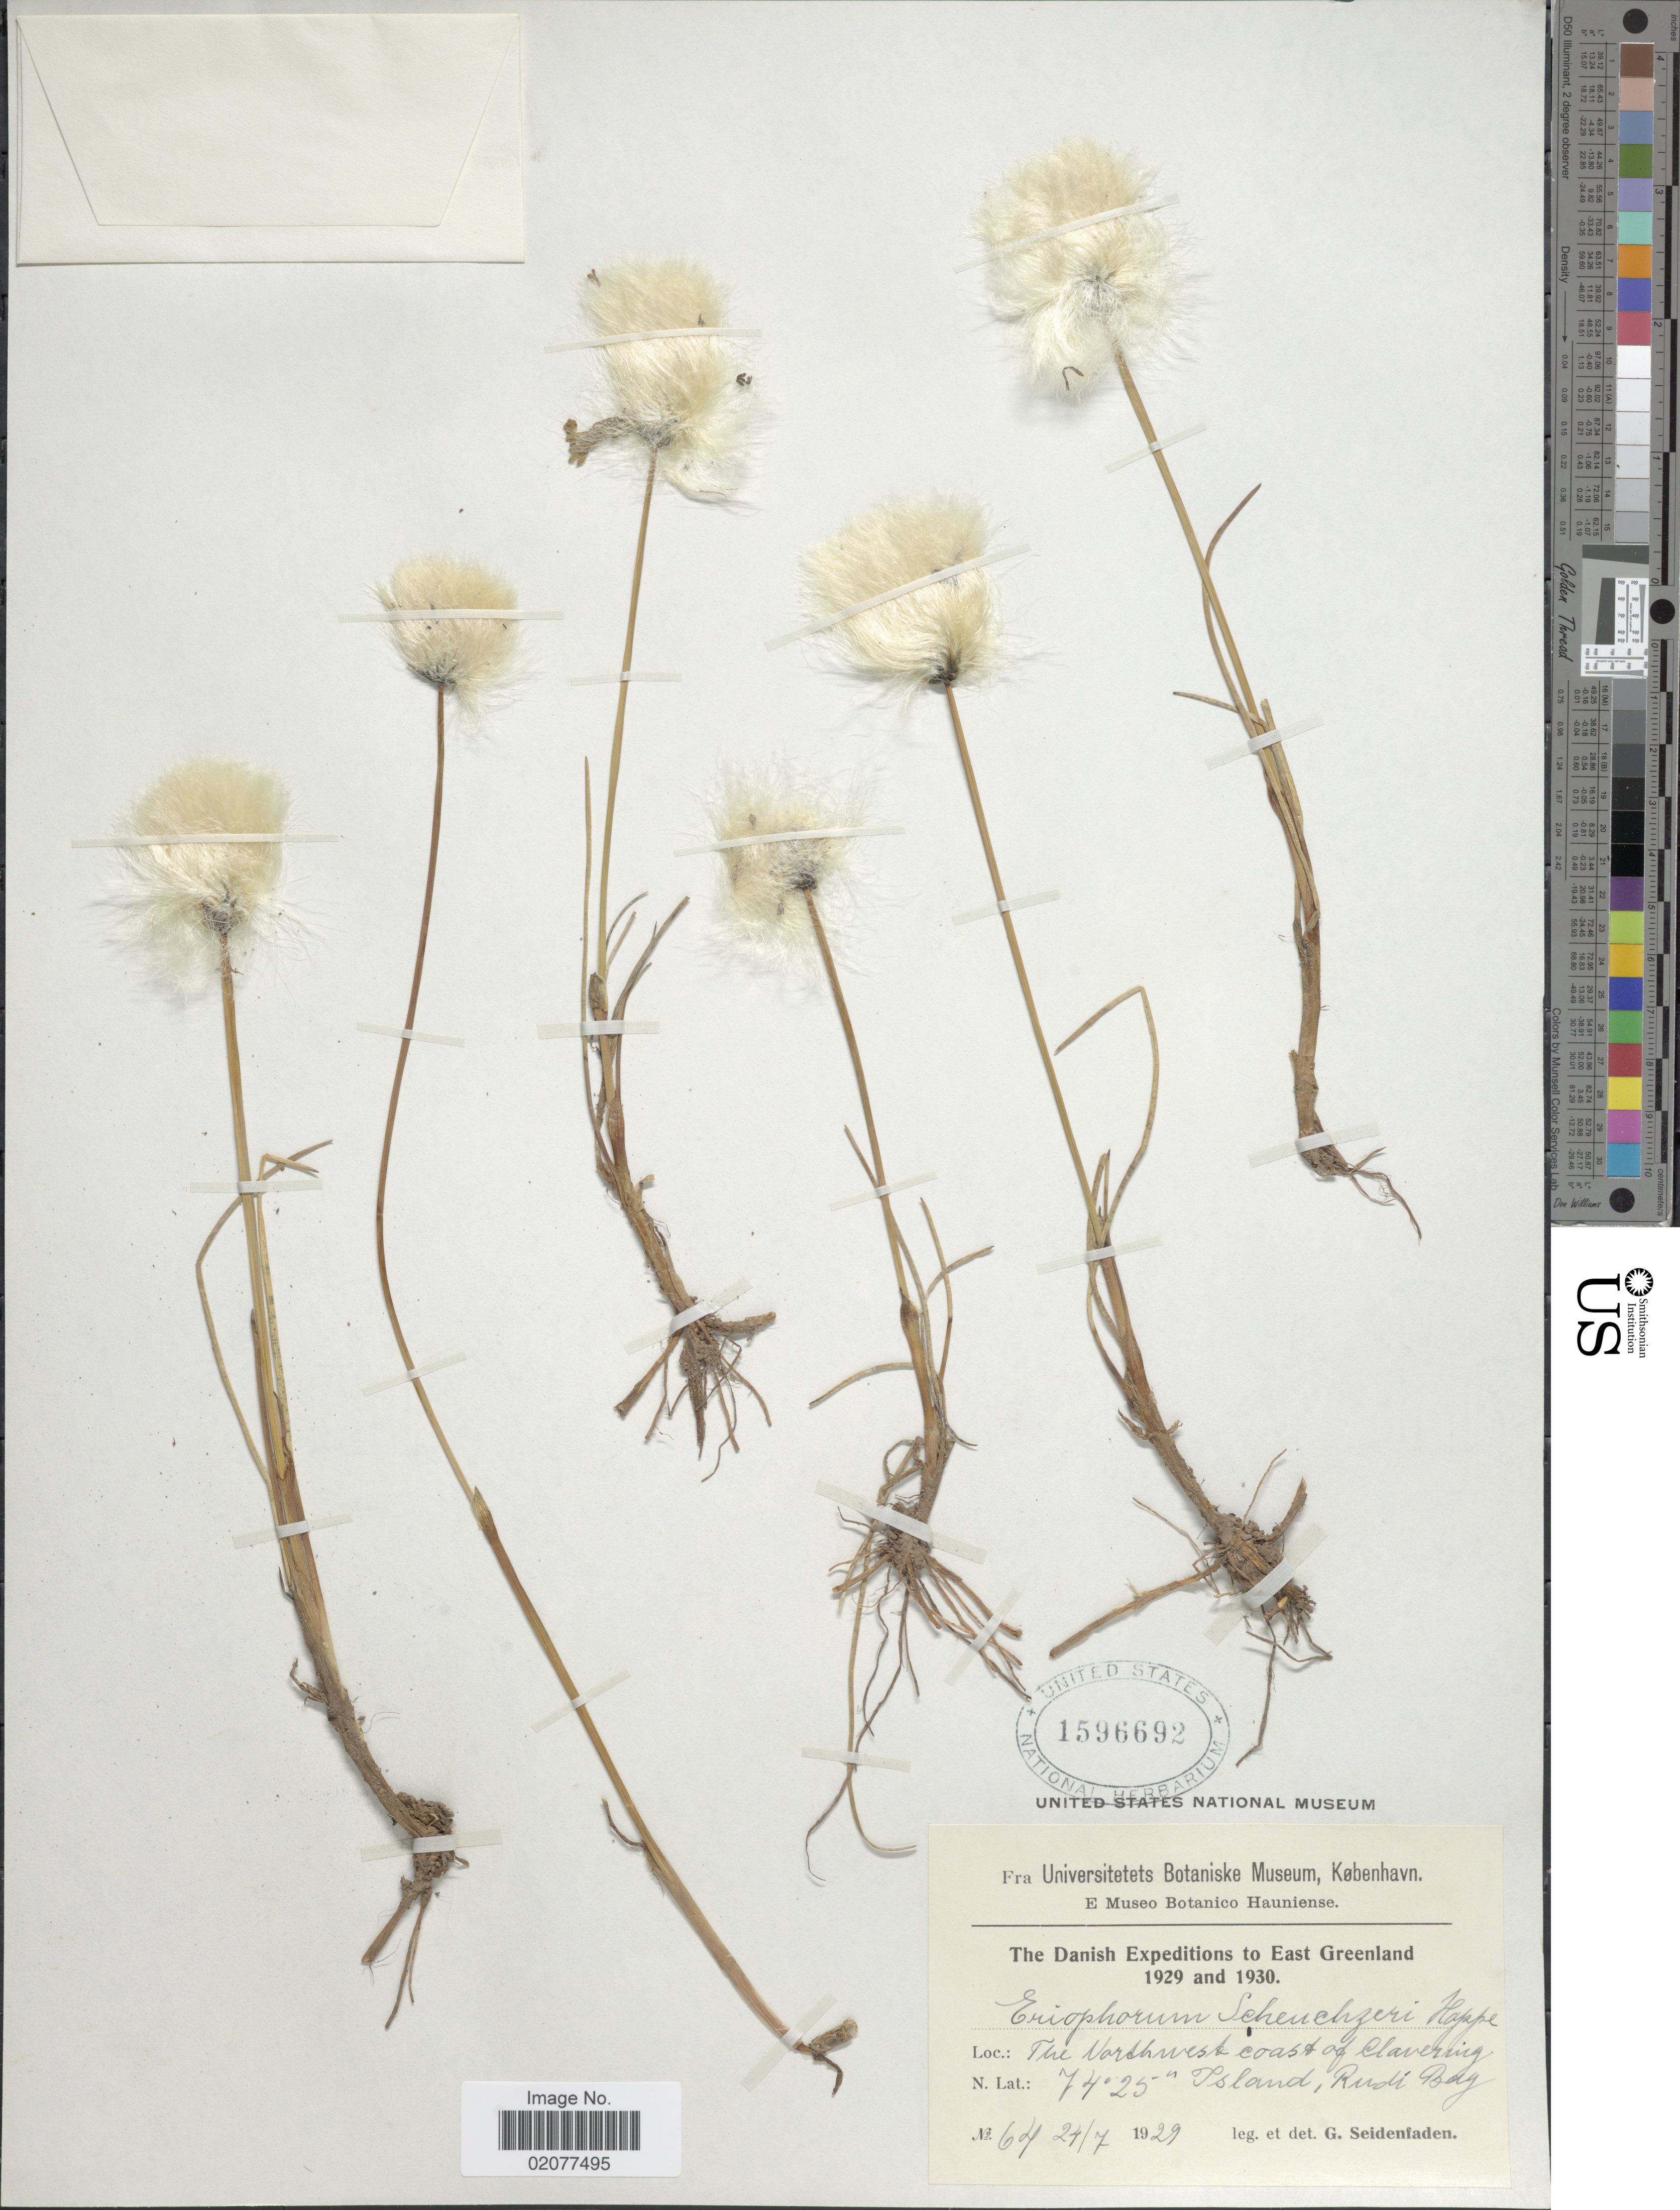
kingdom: Plantae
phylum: Tracheophyta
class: Liliopsida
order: Poales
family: Cyperaceae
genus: Eriophorum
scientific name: Eriophorum scheuchzeri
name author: Hoppe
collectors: G. Seidenfaden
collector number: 64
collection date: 1929-07-24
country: Greenland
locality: East Greenland. The Northwest Coast of Clavering Island, Rudi Bay.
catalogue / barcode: US 1596692